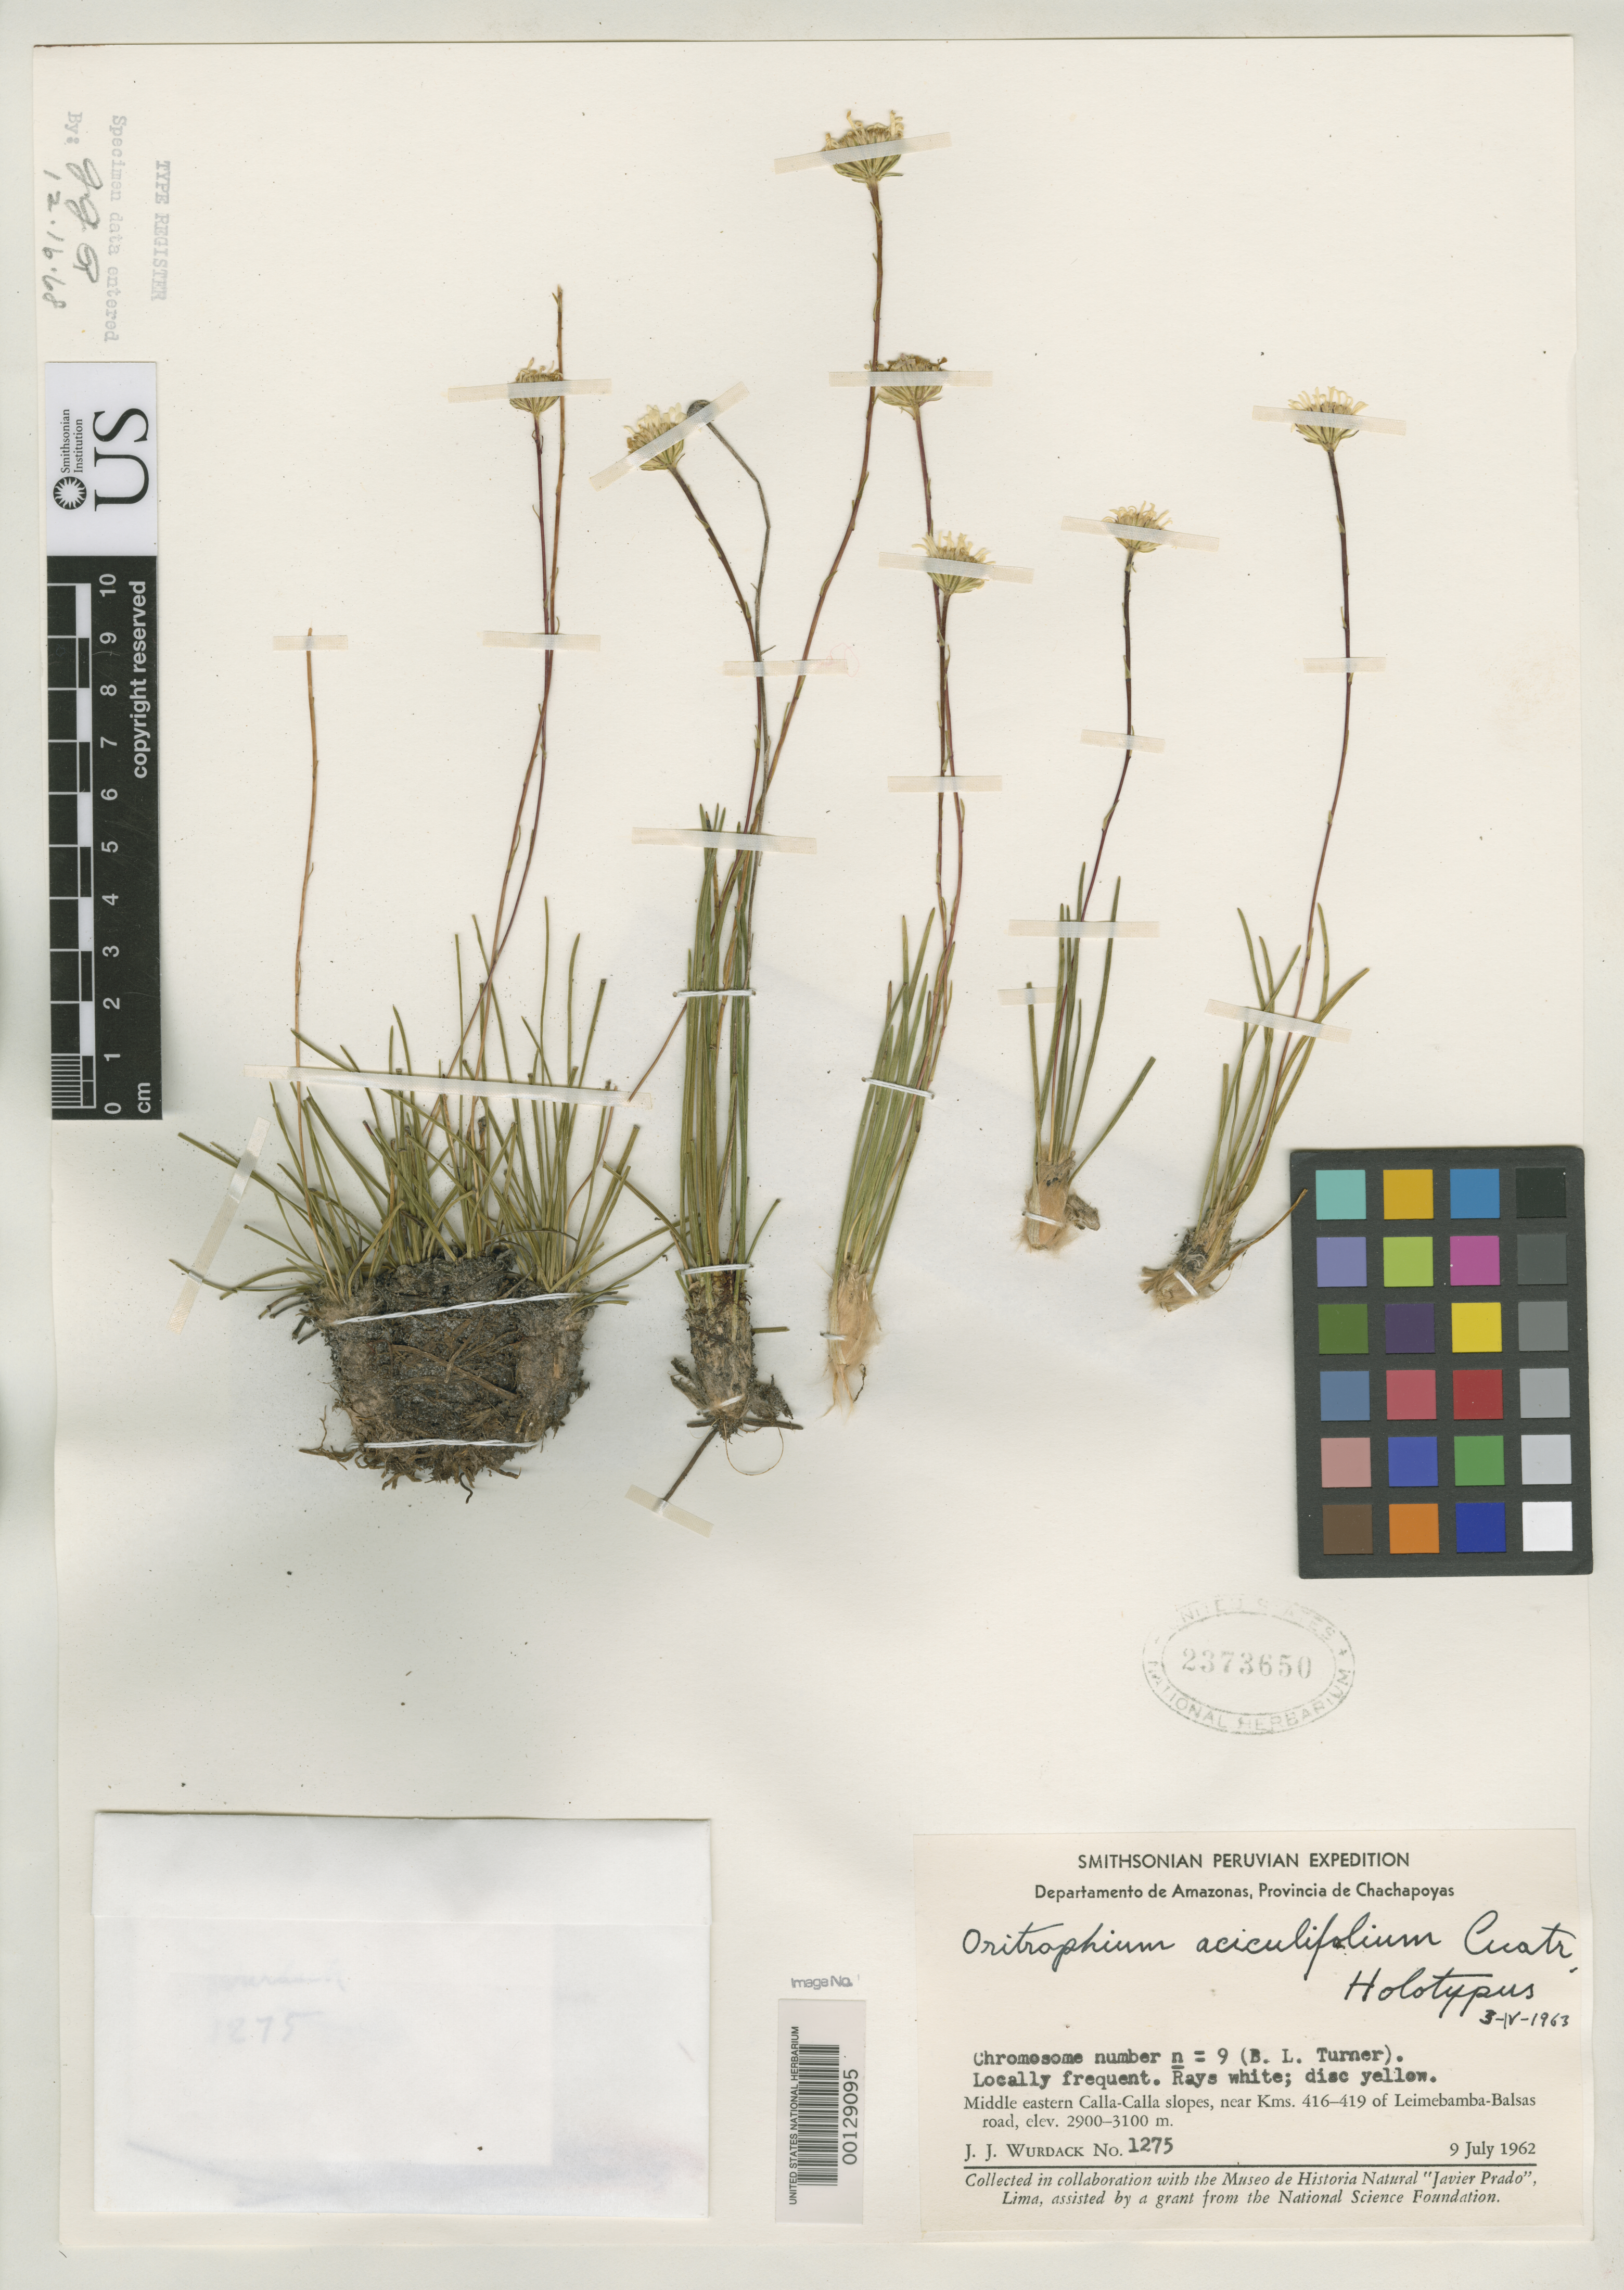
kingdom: Plantae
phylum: Tracheophyta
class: Magnoliopsida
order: Asterales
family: Asteraceae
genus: Oritrophium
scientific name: Oritrophium aciculifolium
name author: Cuatrec.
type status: Holotype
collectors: J. J. Wurdack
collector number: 1275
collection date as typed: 09 Jul 1962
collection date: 1962-07-09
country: Peru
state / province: Amazonas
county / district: Chachapoyas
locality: Calla-Calla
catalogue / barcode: US 2373650